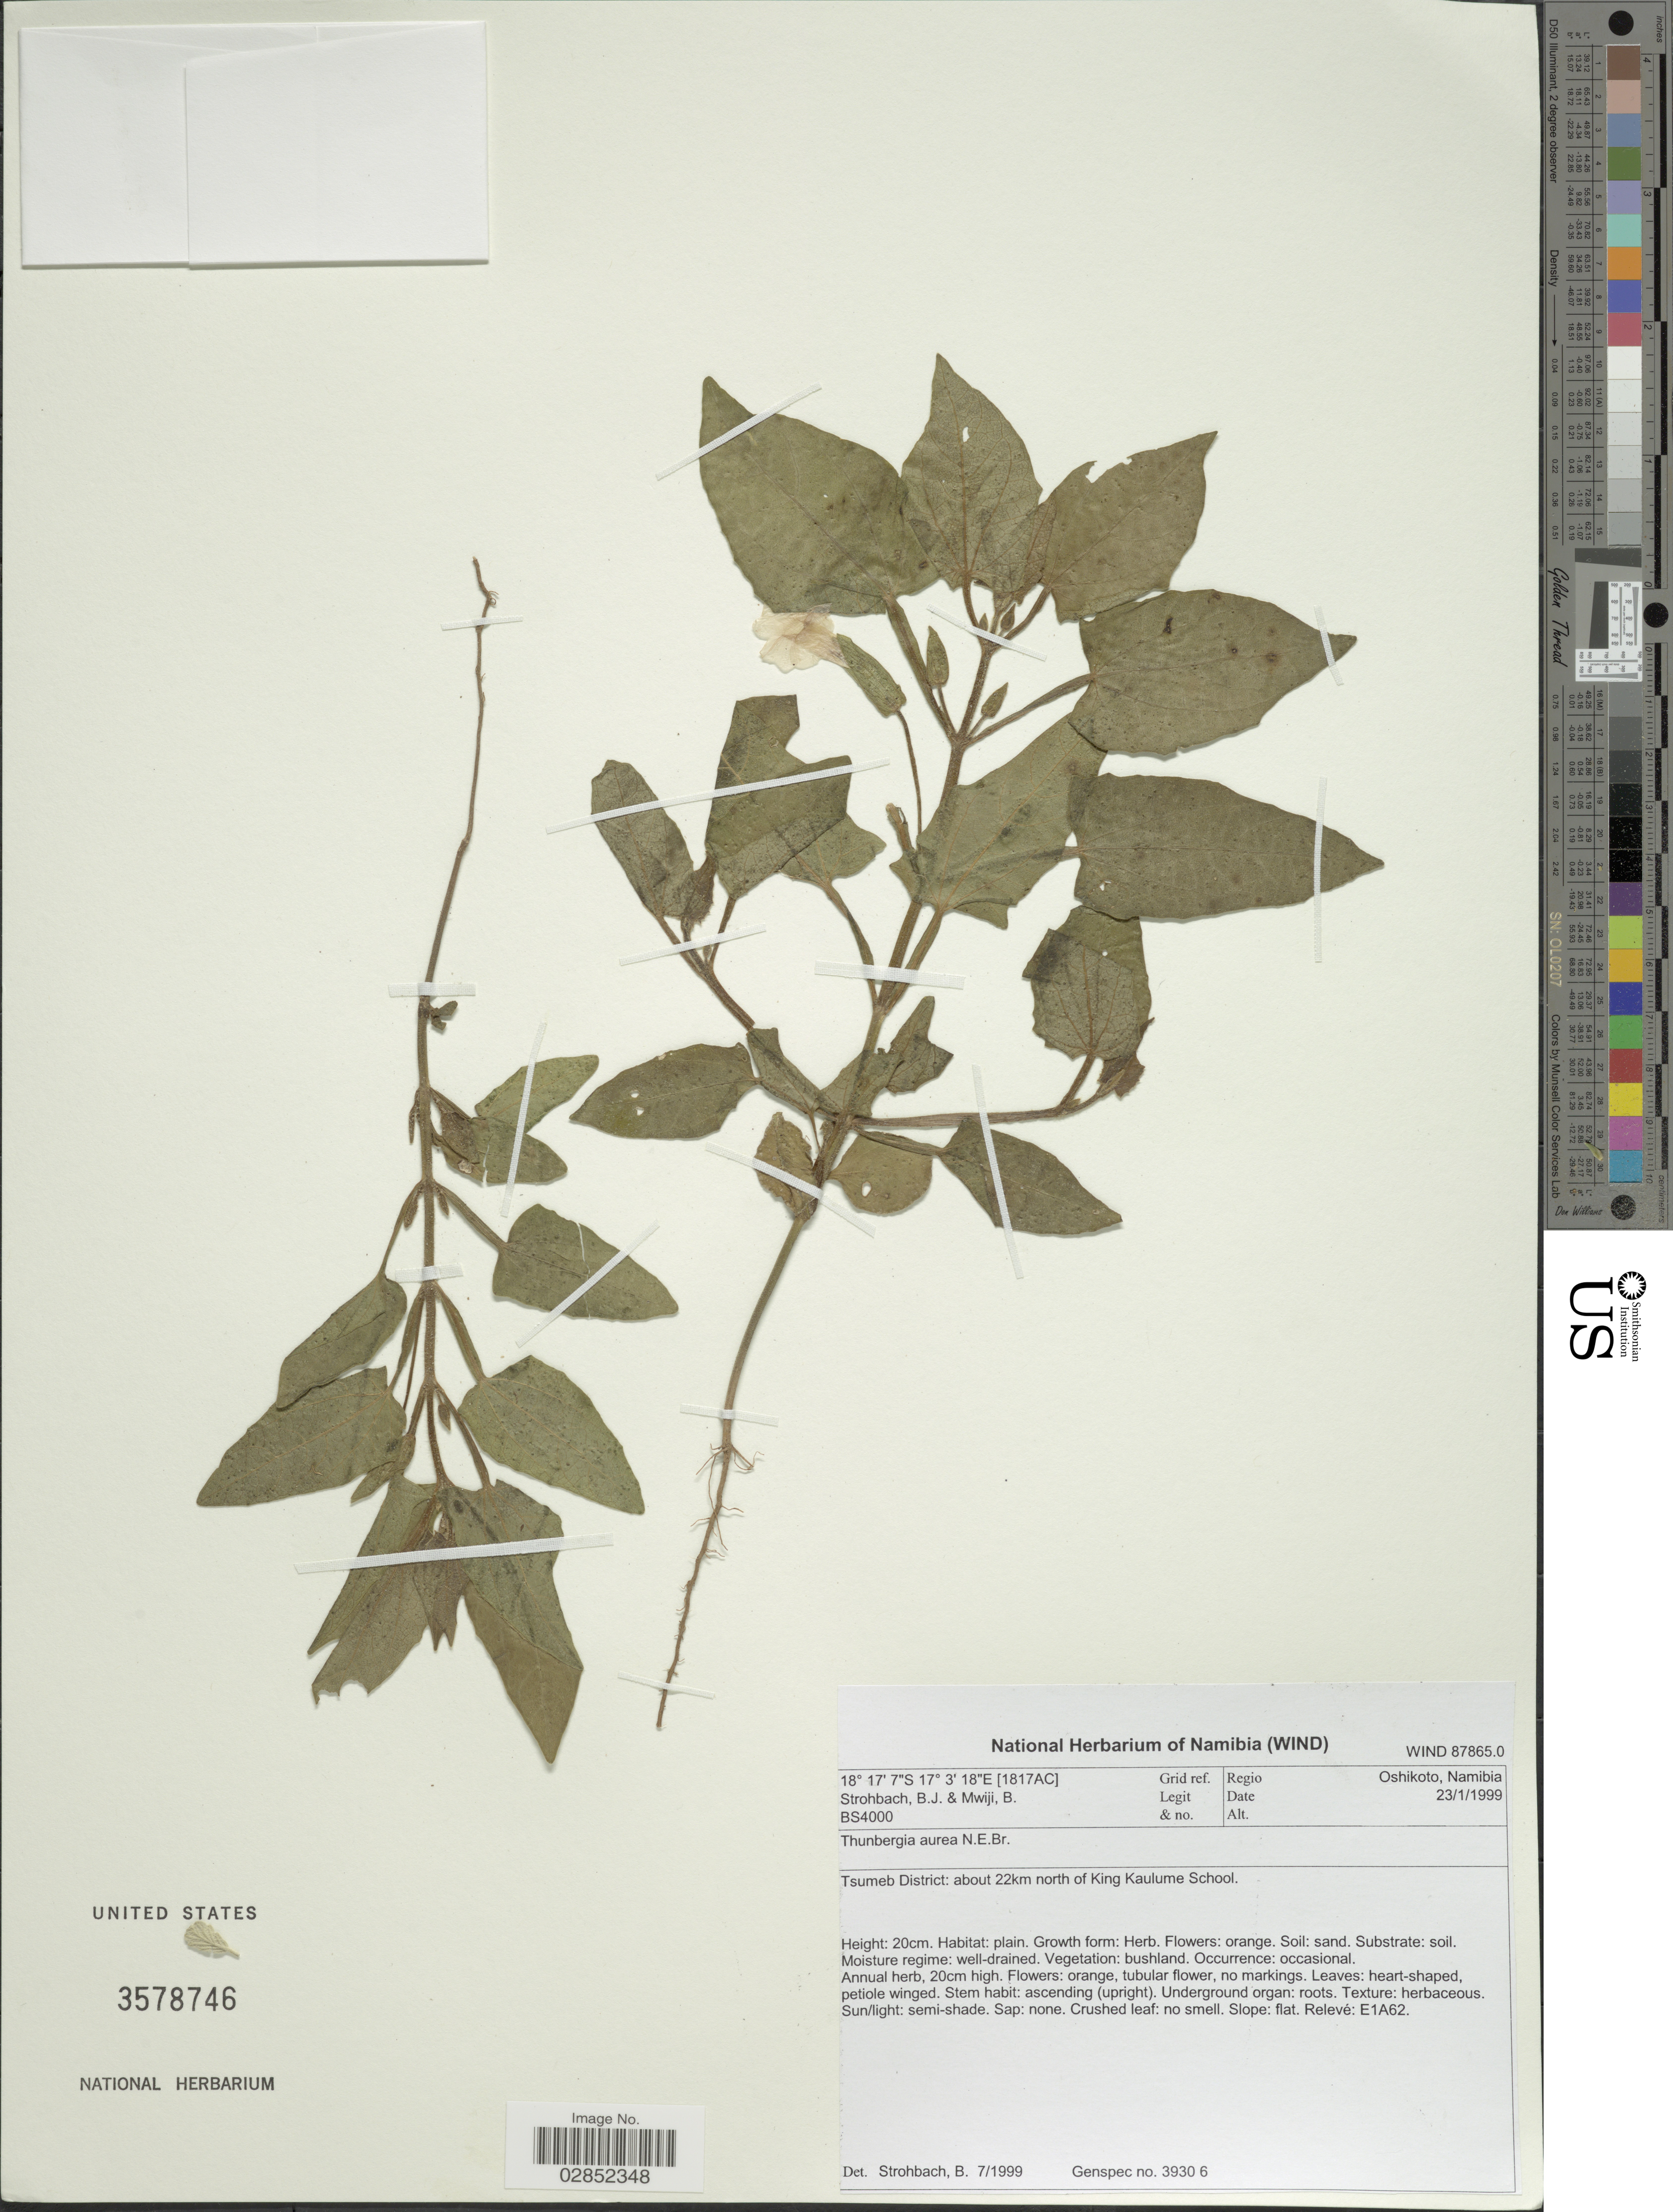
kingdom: Plantae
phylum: Tracheophyta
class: Magnoliopsida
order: Lamiales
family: Acanthaceae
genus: Thunbergia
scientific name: Thunbergia aurea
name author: N.E. Br.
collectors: B. Strohbach & B. Mwiji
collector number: BS4000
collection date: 1999-01-23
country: Namibia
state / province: Oshikoto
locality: Regio Oshikoto, Namibia, Tsumeb District: about 22km north of King Kaulume School, Grid ref. [1817AC].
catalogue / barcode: US 3578746